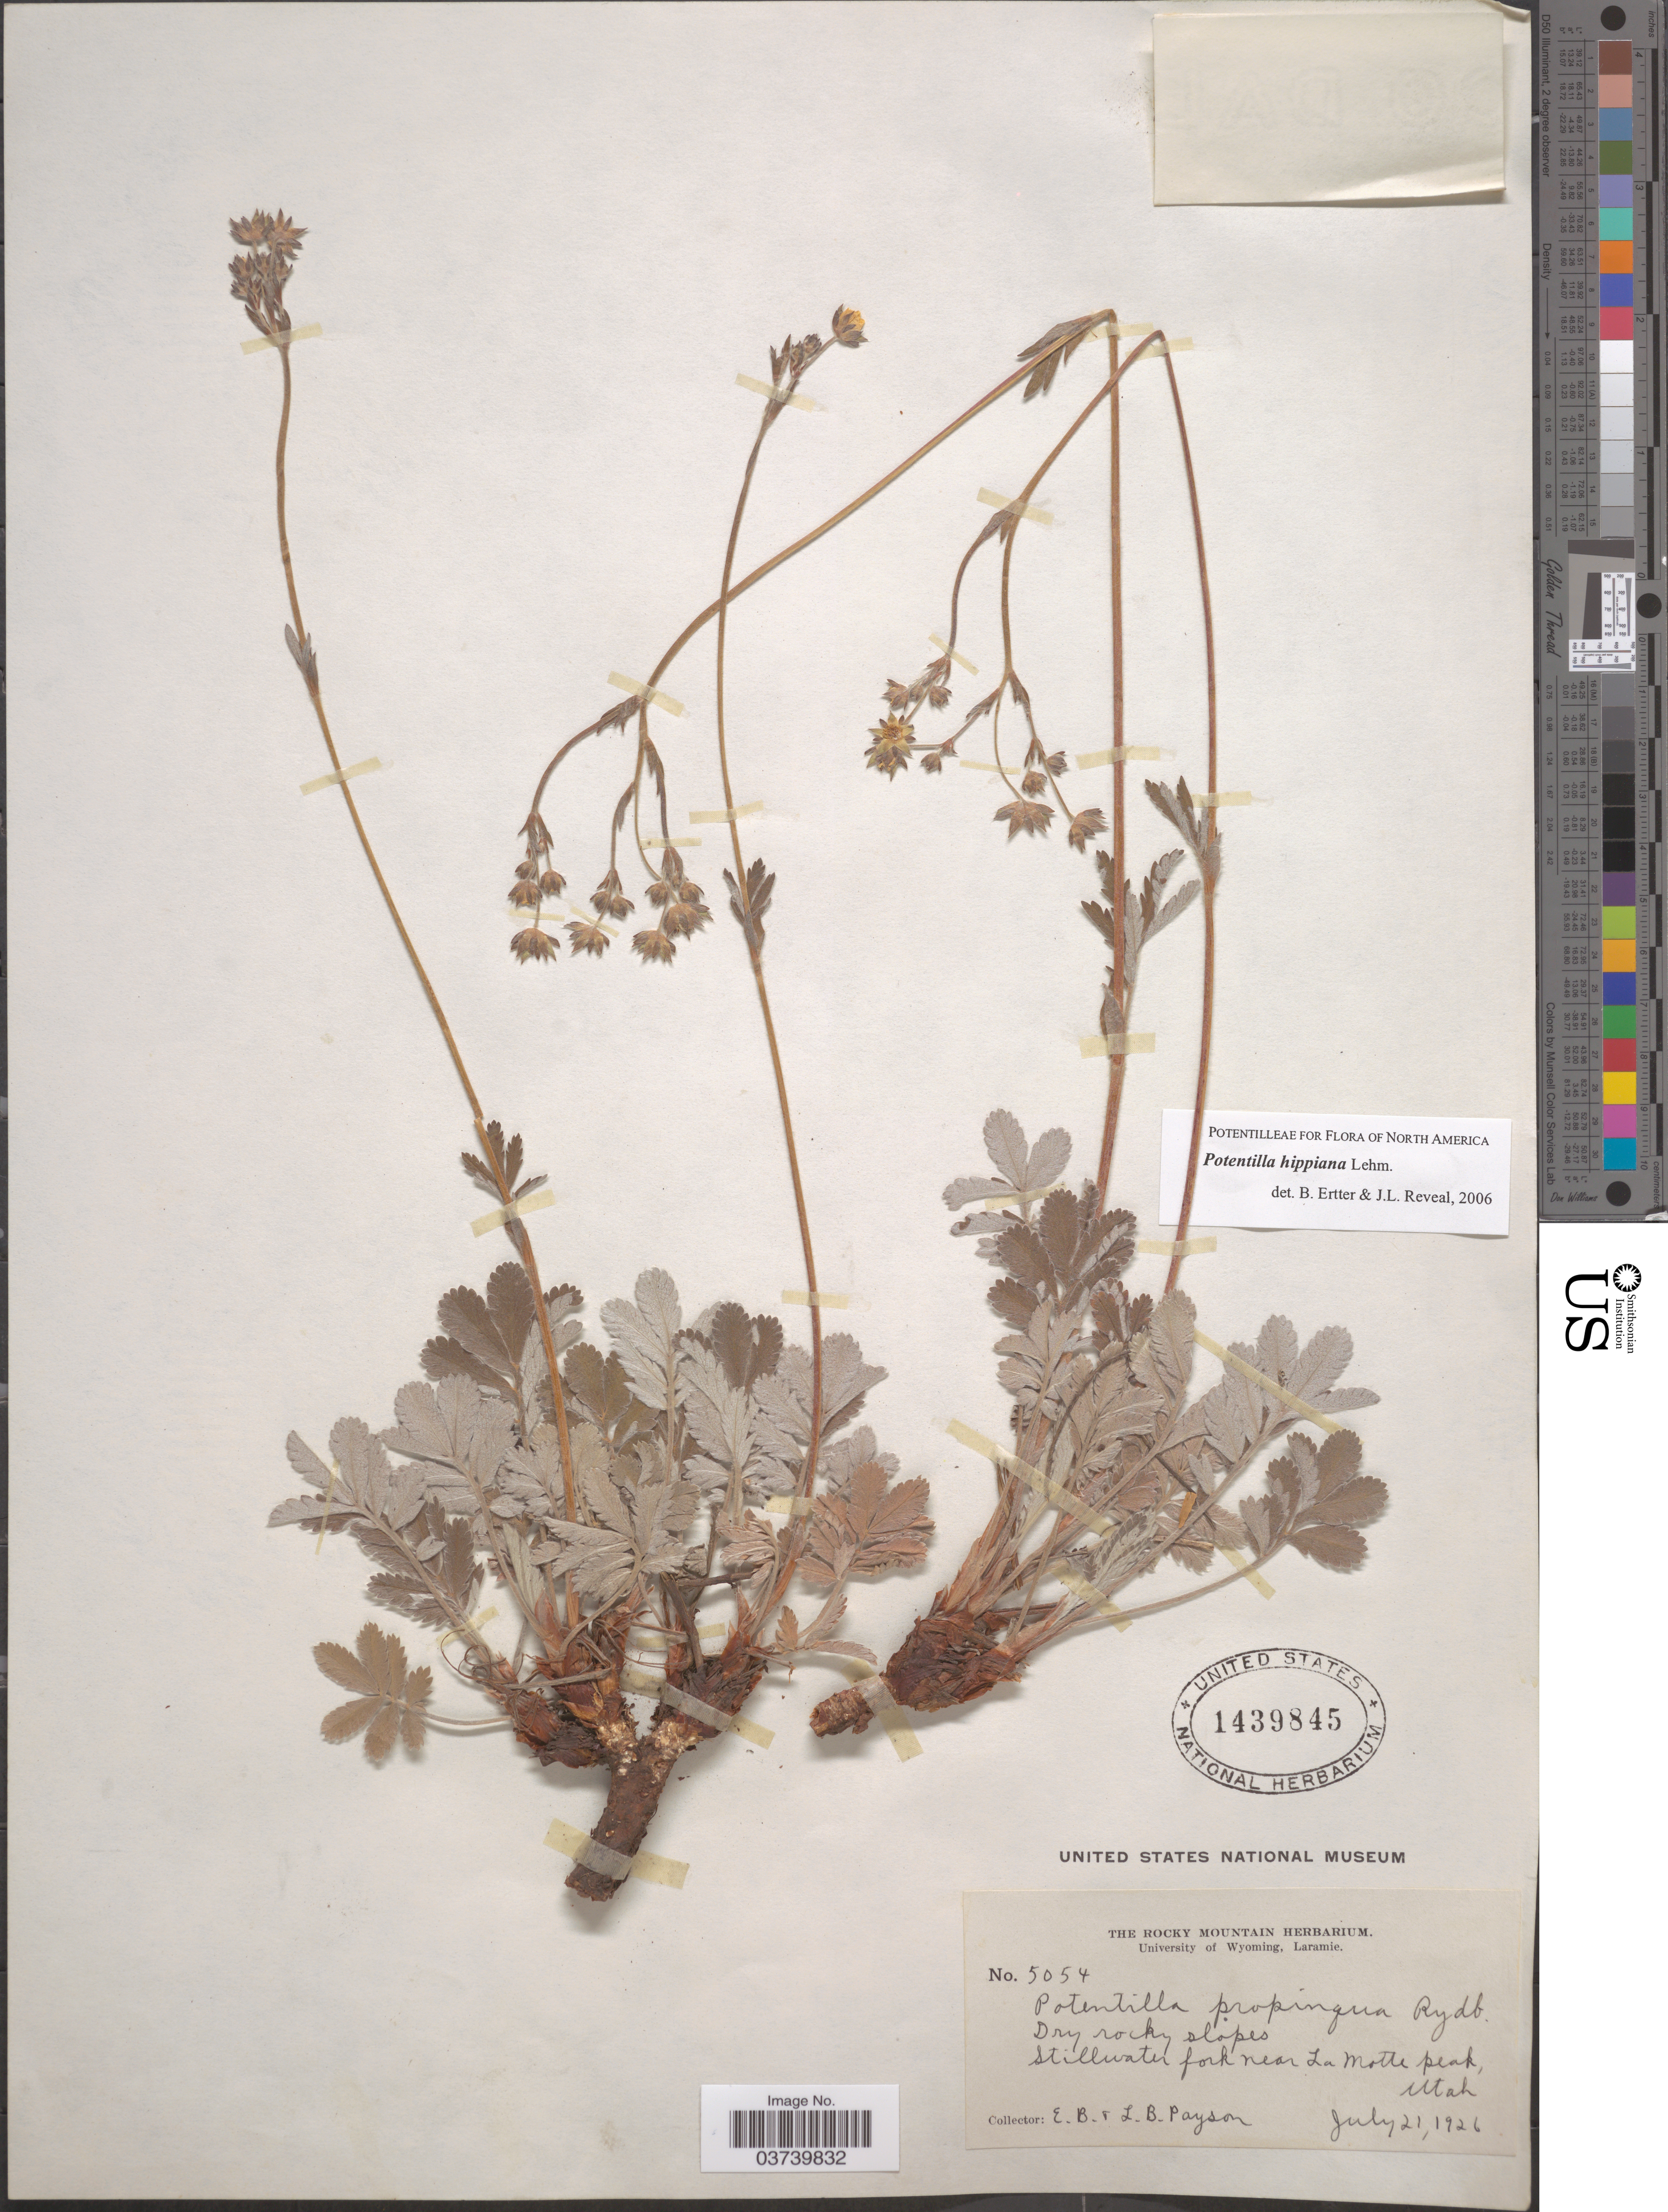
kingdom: Plantae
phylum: Tracheophyta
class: Magnoliopsida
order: Rosales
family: Rosaceae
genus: Potentilla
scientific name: Potentilla hippiana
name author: Lehm.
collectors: E. B. Payson & L. Payson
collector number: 5054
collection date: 1926-07-21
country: United States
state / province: Utah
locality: Stillwater Fork near La Motte Peak.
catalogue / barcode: US 1439845